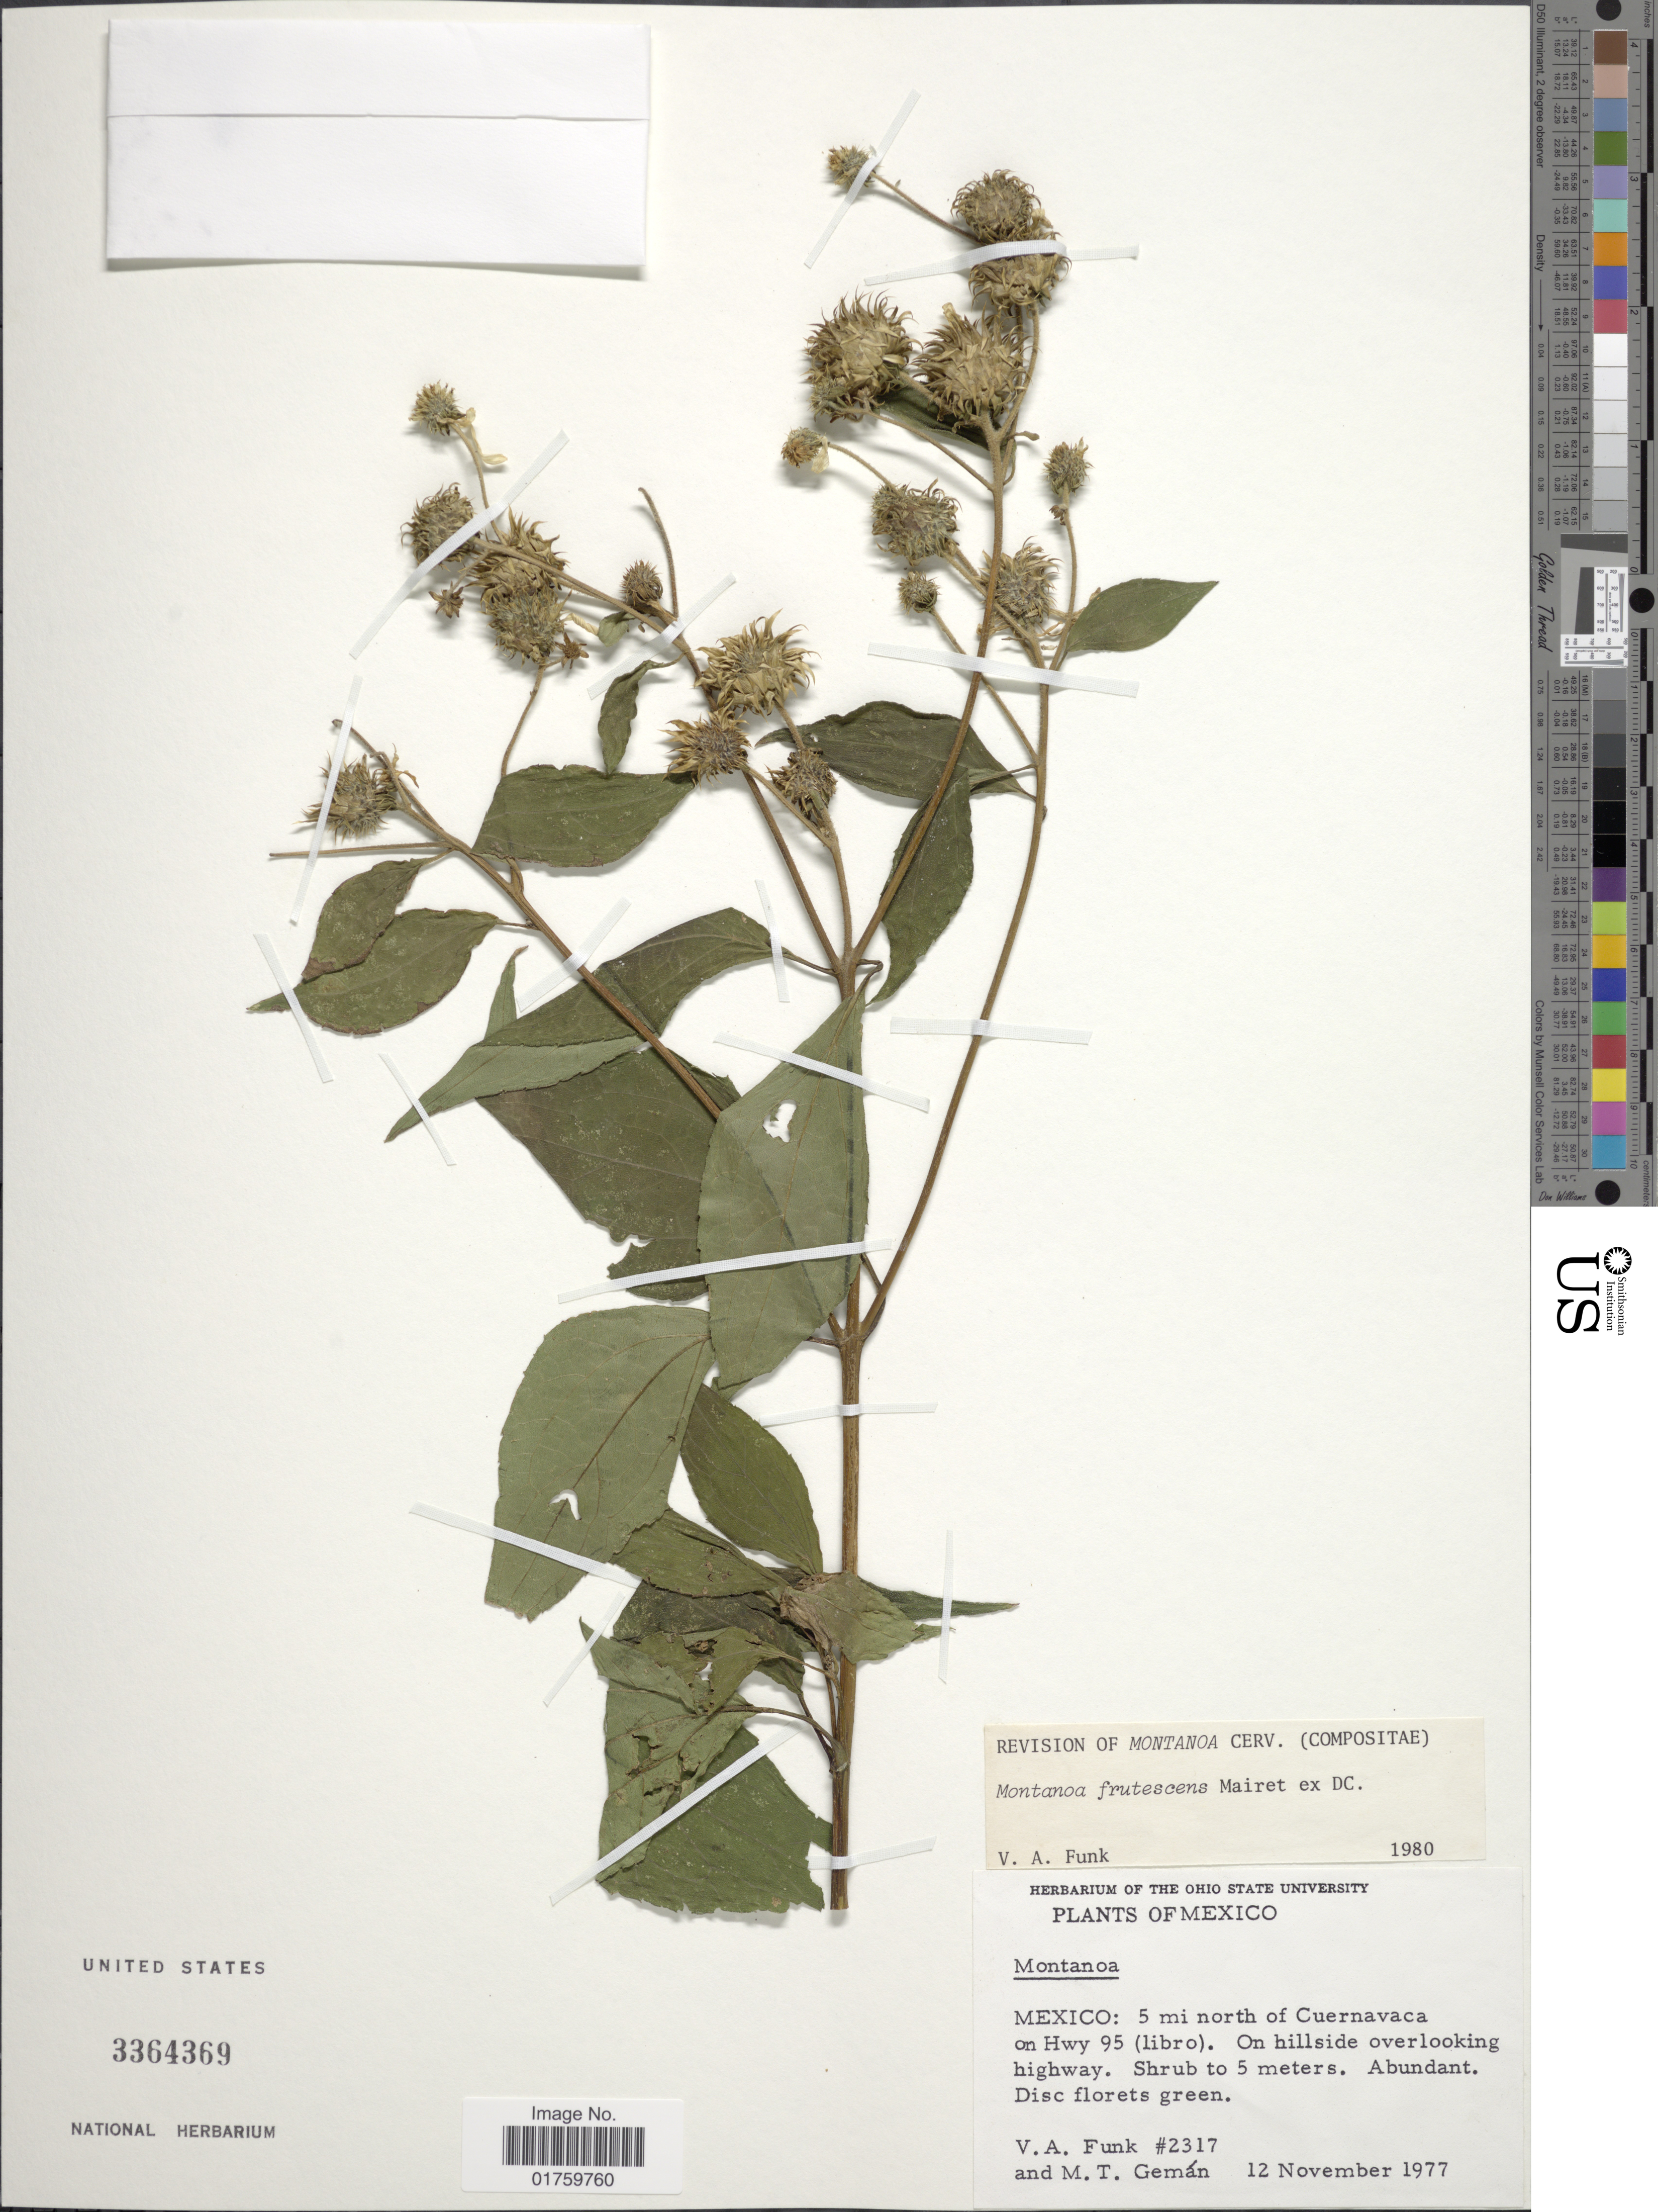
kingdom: Plantae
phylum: Tracheophyta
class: Magnoliopsida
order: Asterales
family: Asteraceae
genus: Montanoa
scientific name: Montanoa frutescens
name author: Mairet ex DC.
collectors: V. Funk & M. Gemán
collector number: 2317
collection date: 1977-11-12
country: Mexico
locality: Mexico: 5 mi north of Cuernavaca on Hwy 95 (libro), on hillside overlooking highway.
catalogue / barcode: US 3364369